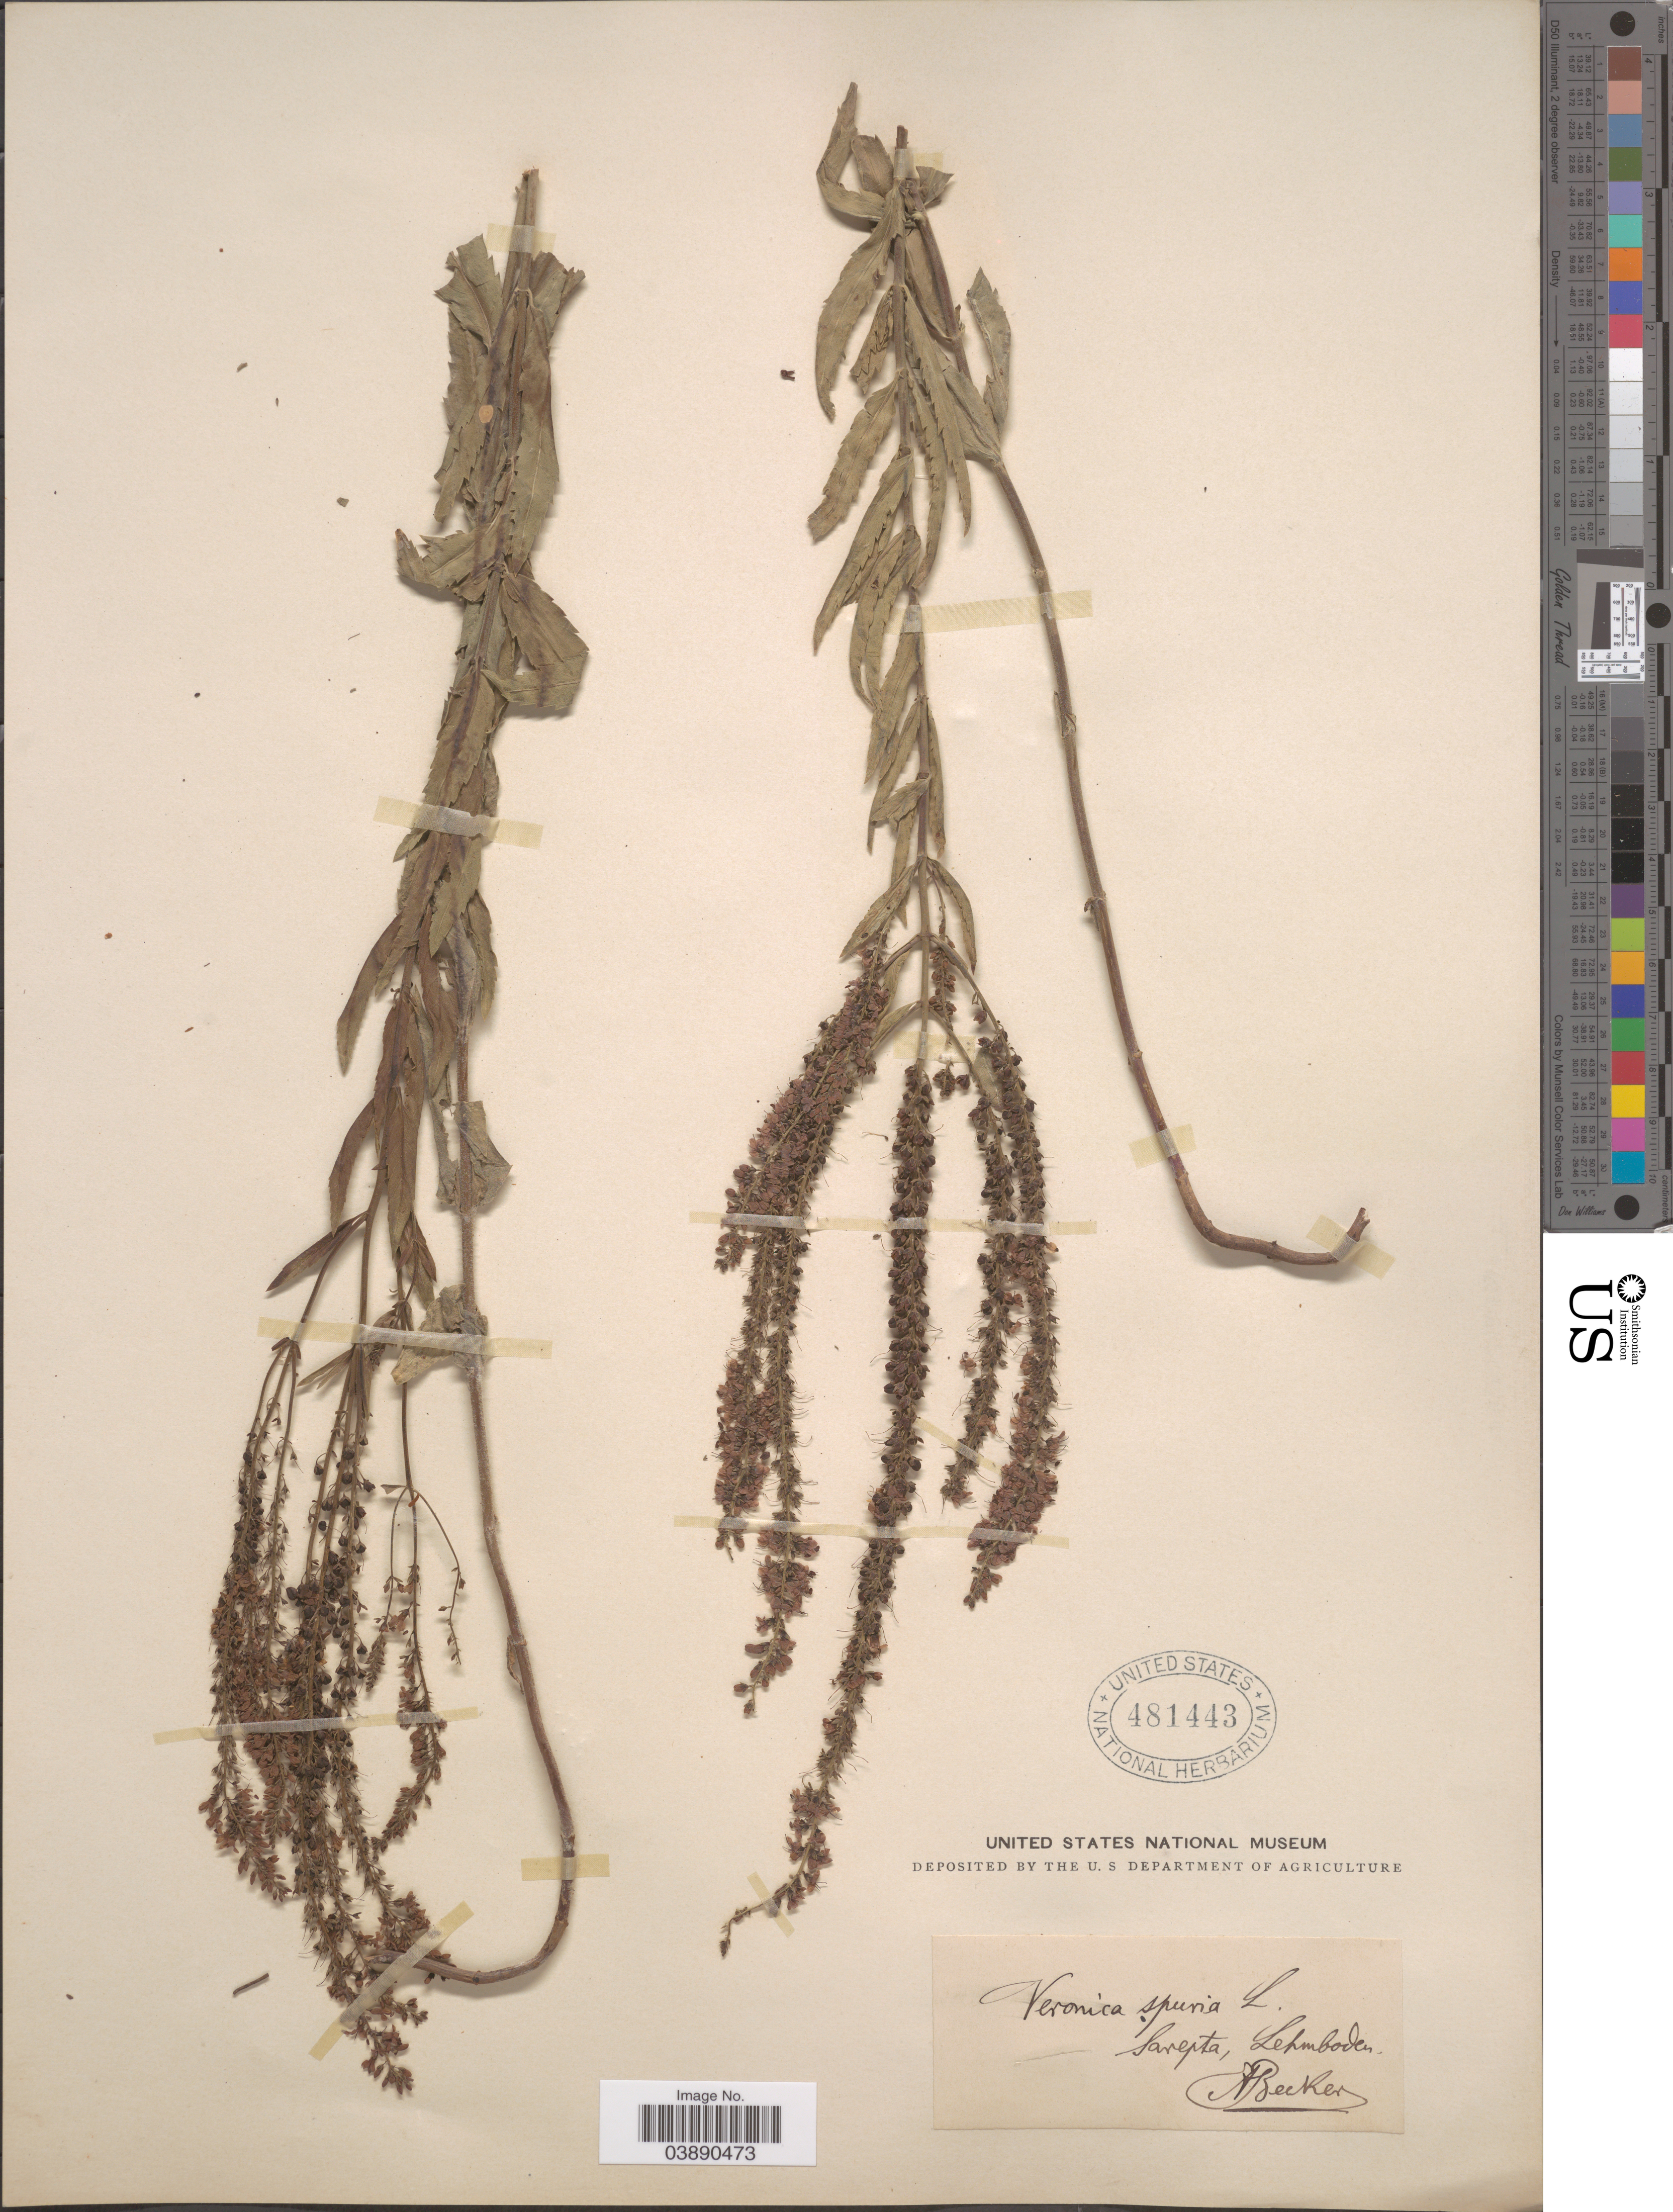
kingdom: Plantae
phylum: Tracheophyta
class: Magnoliopsida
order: Lamiales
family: Plantaginaceae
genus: Veronica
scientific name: Veronica spuria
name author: L.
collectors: A. Becker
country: Russian Federation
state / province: Volgograd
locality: Sarepta, Lehmboden.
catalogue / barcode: US 481443